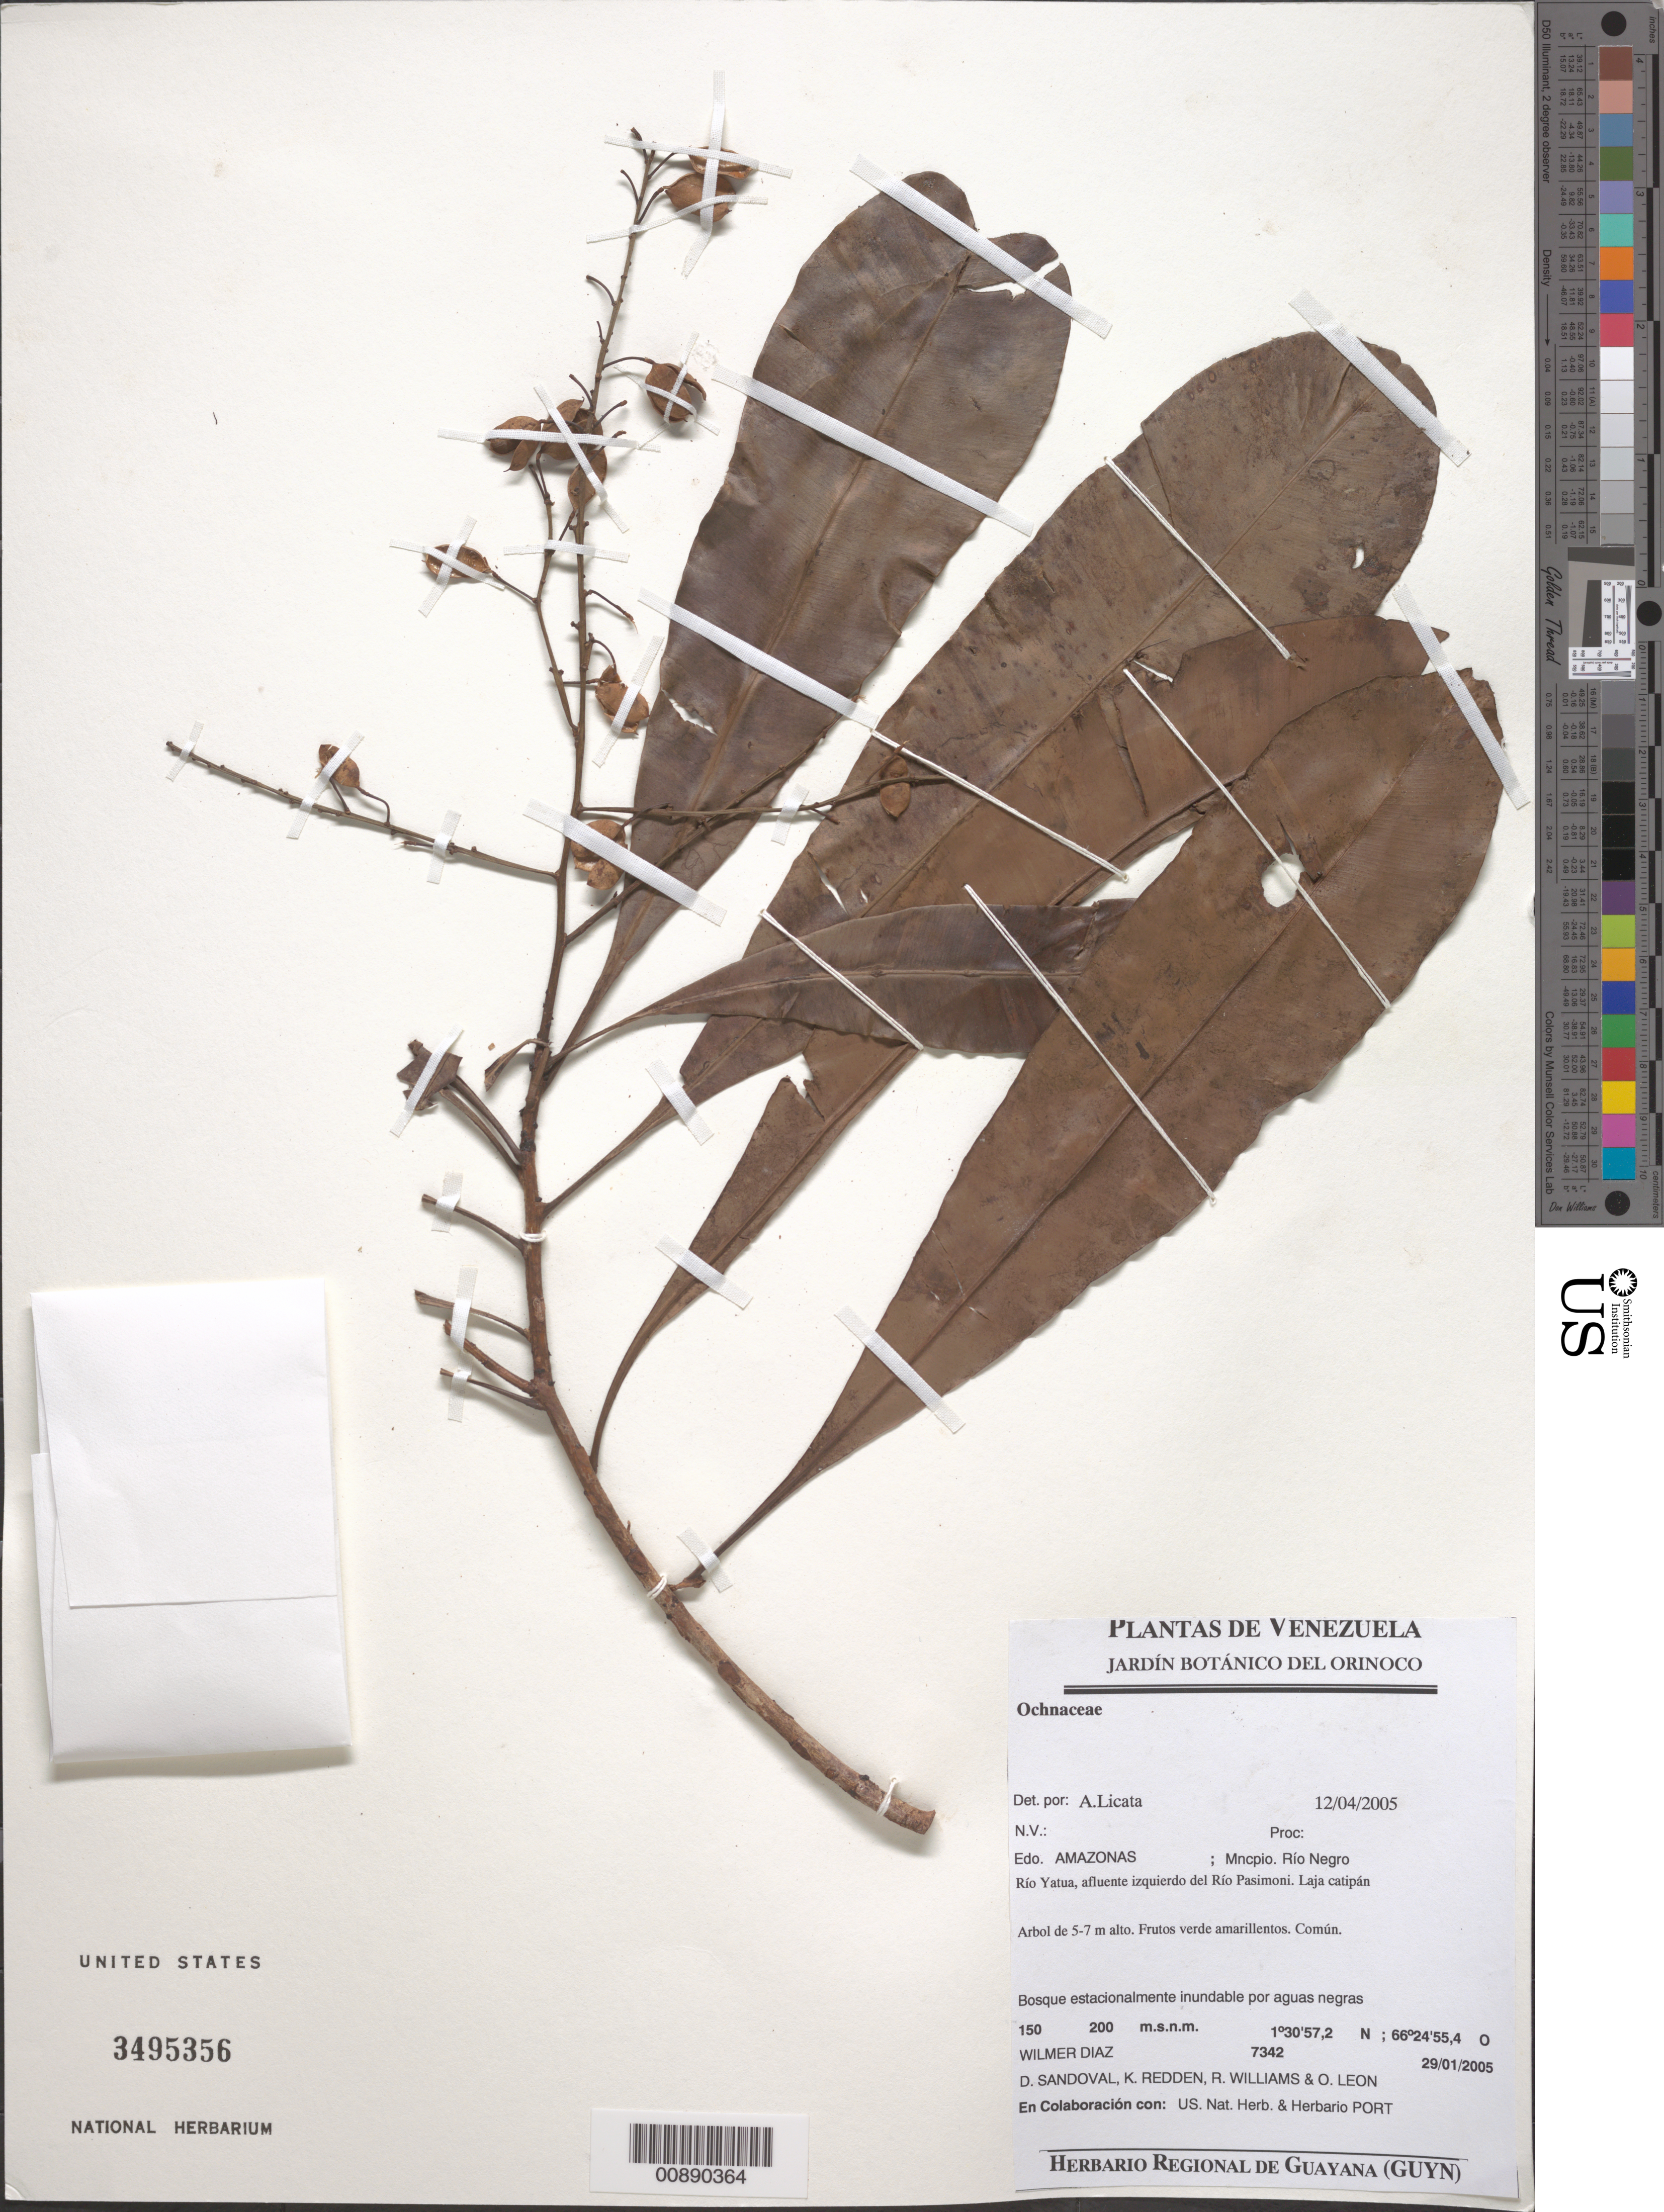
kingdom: Plantae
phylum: Tracheophyta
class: Magnoliopsida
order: Malpighiales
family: Ochnaceae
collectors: W. Díaz P., D. Sandoval, K. M. Redden, R. Williams & O. León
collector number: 7342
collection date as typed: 29-Jan-05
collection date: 2005-01-29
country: Venezuela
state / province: Amazonas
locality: Mun. Río Negro, Río Yatua, afluente del Río Pasimoni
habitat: Bosque estacionalmente inundable por aguas negras; laja catipán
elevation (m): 150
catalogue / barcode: US 3495356